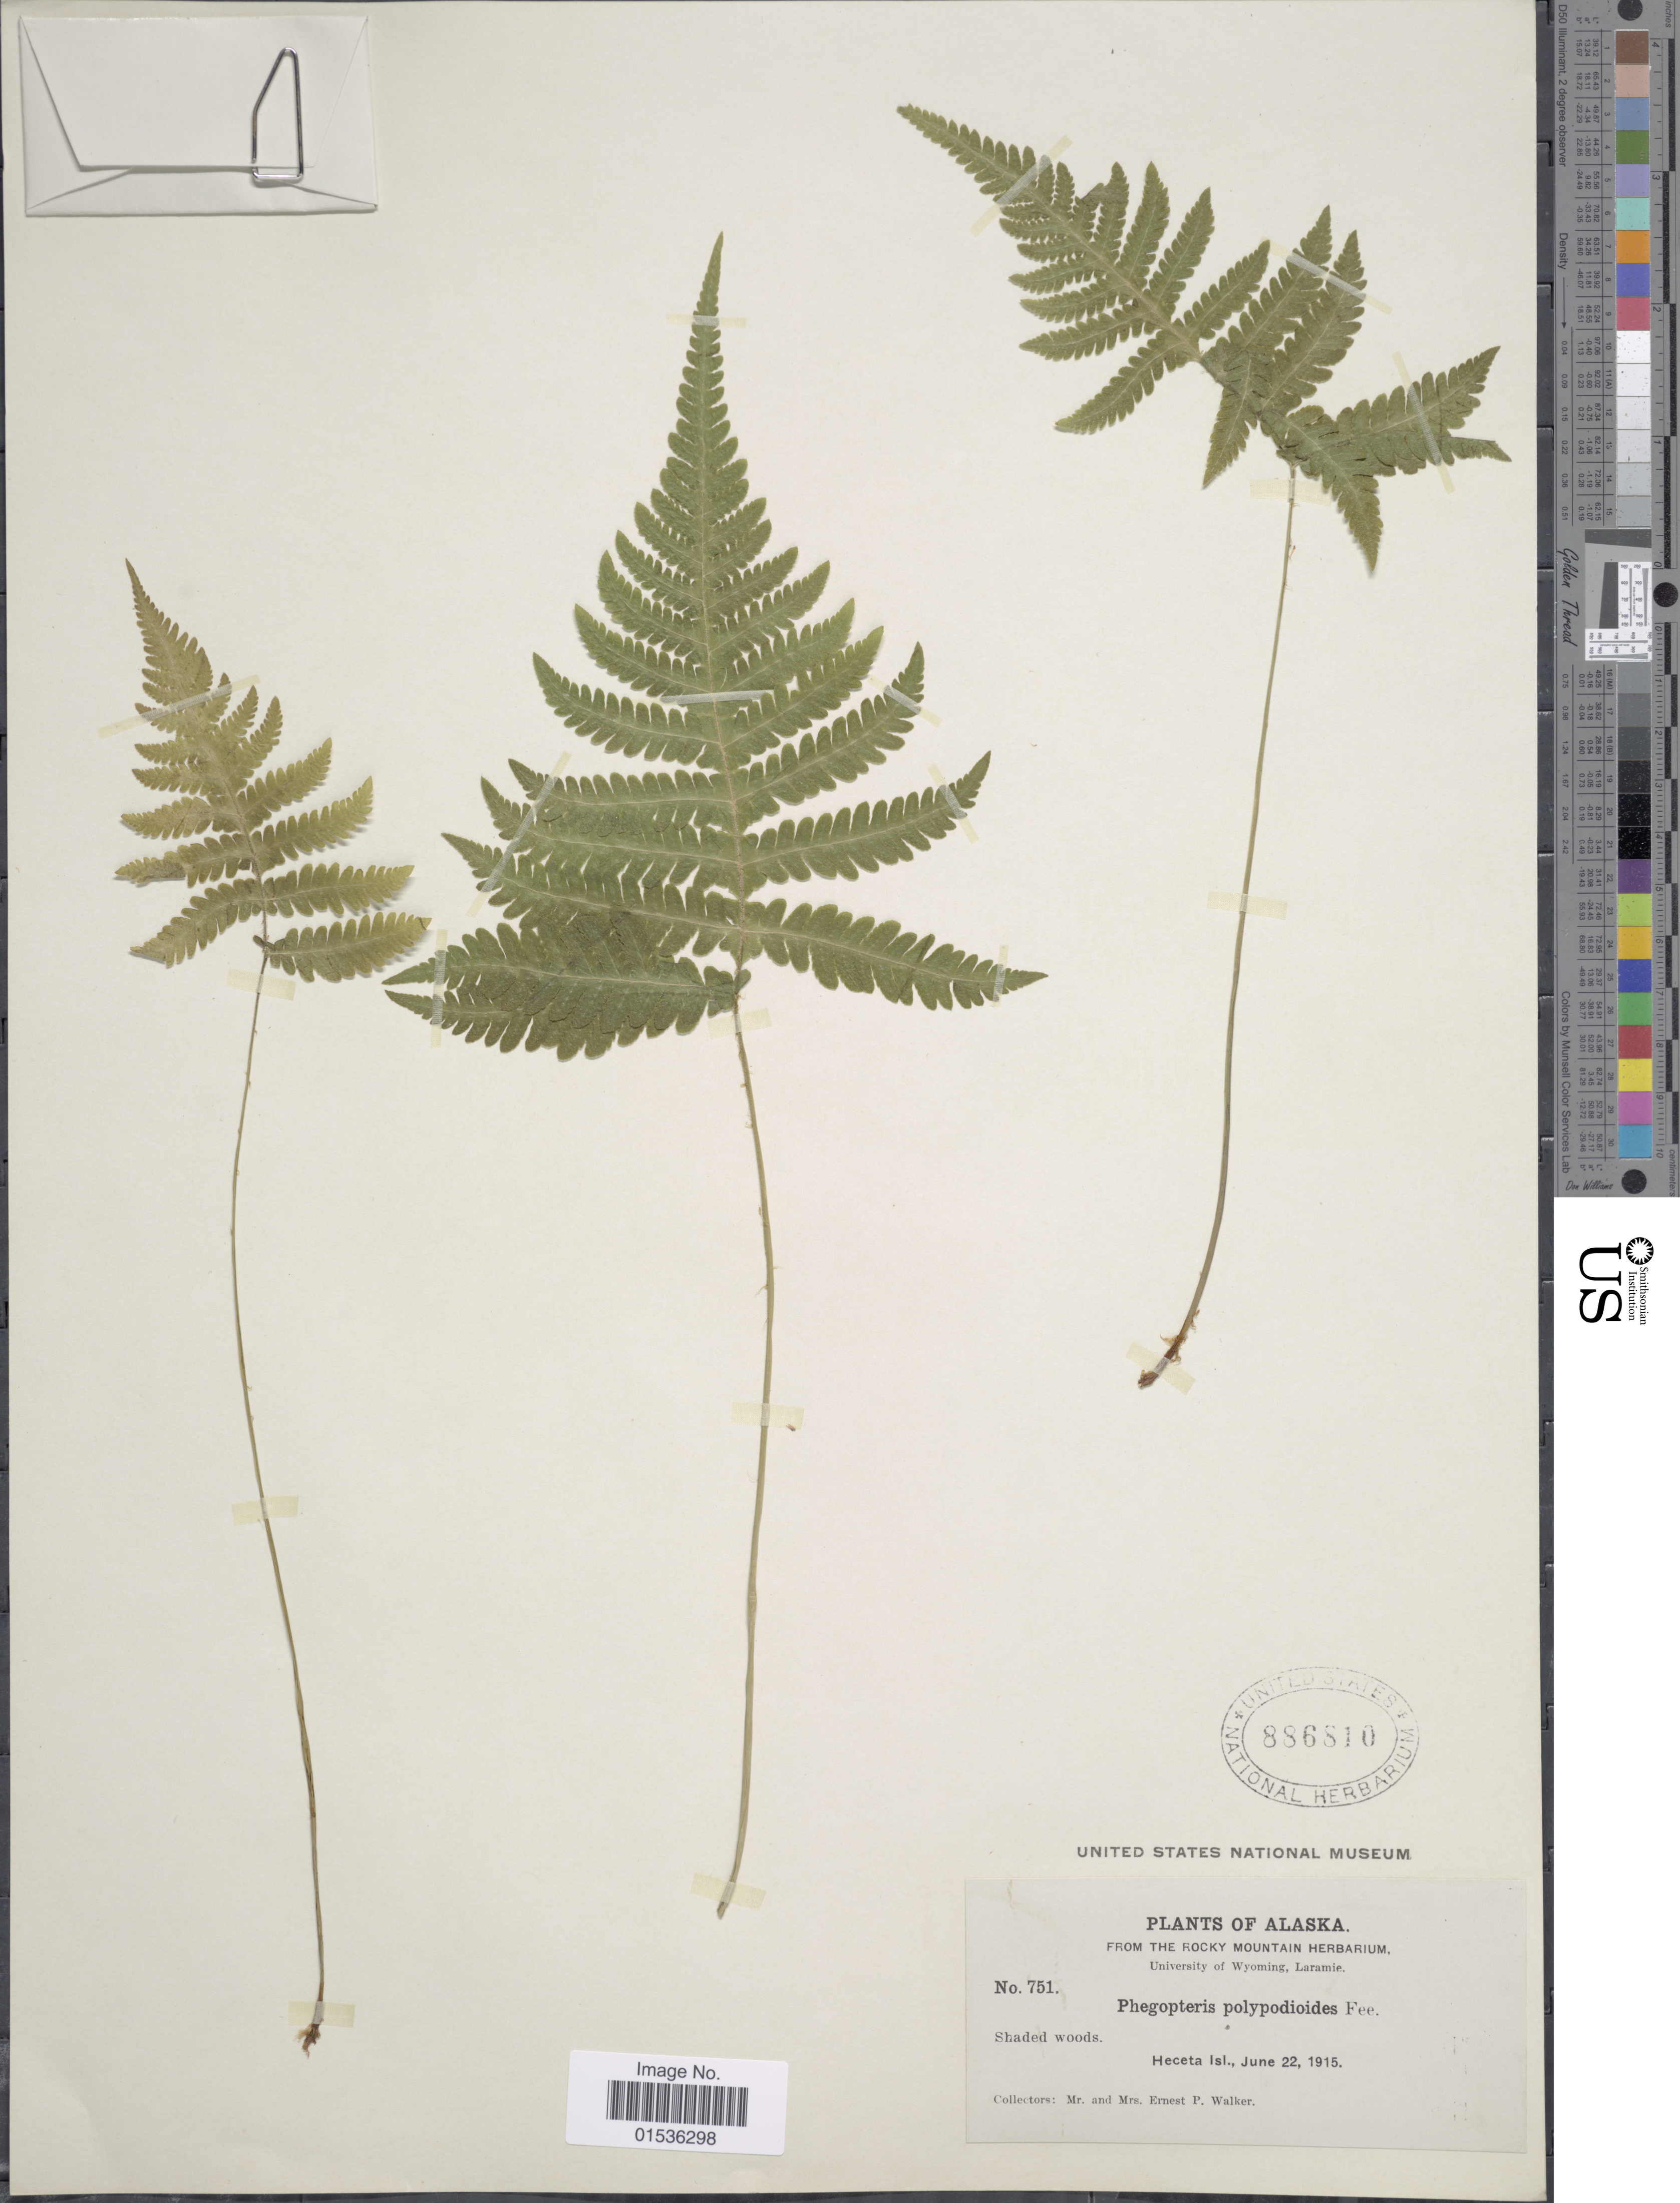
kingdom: Plantae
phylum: Tracheophyta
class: Polypodiopsida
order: Polypodiales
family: Thelypteridaceae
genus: Phegopteris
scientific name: Phegopteris connectilis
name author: (Michx.) Watt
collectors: E. P. Walker & E. Walker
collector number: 751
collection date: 1915-06-22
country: United States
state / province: Alaska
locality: Haceta Isl.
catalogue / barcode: US 886810